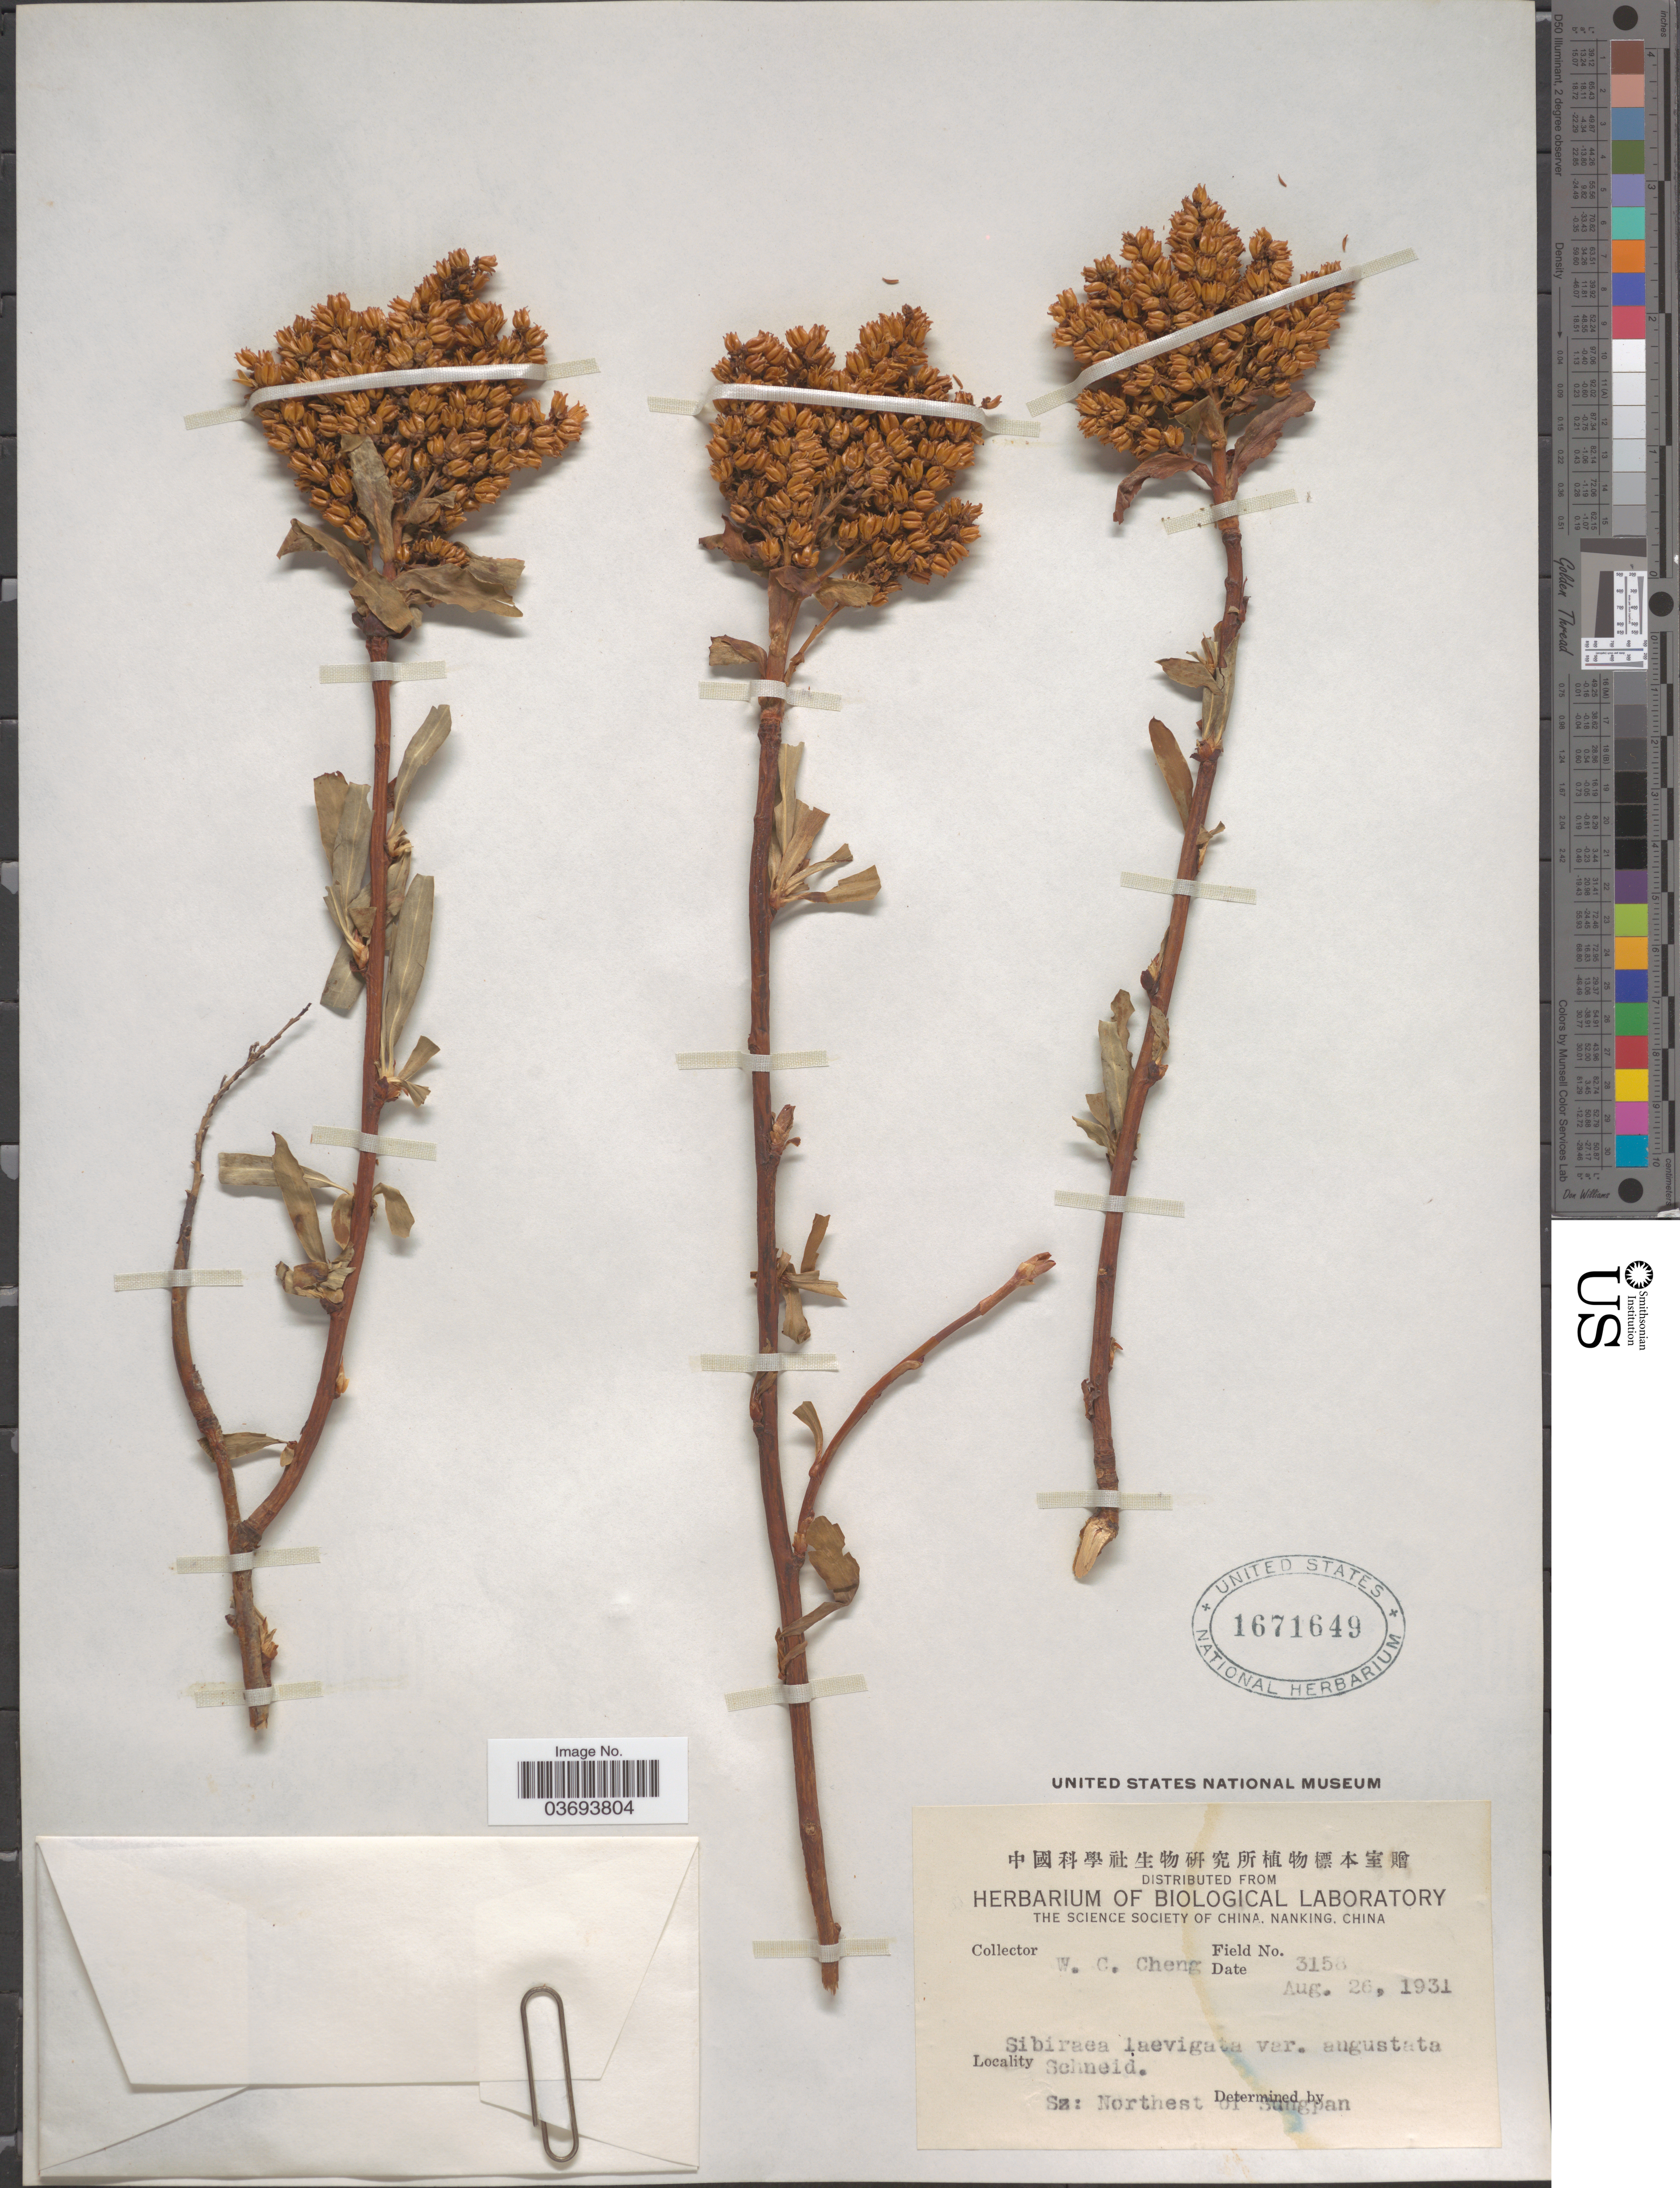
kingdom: Plantae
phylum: Tracheophyta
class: Magnoliopsida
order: Rosales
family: Rosaceae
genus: Sibiraea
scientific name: Sibiraea laevigata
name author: (L.) Maxim.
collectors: W. C. Cheng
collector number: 3158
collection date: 1931-08-26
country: China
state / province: Sichuan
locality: Sz: Northest of Sangpan.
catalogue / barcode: US 1671649